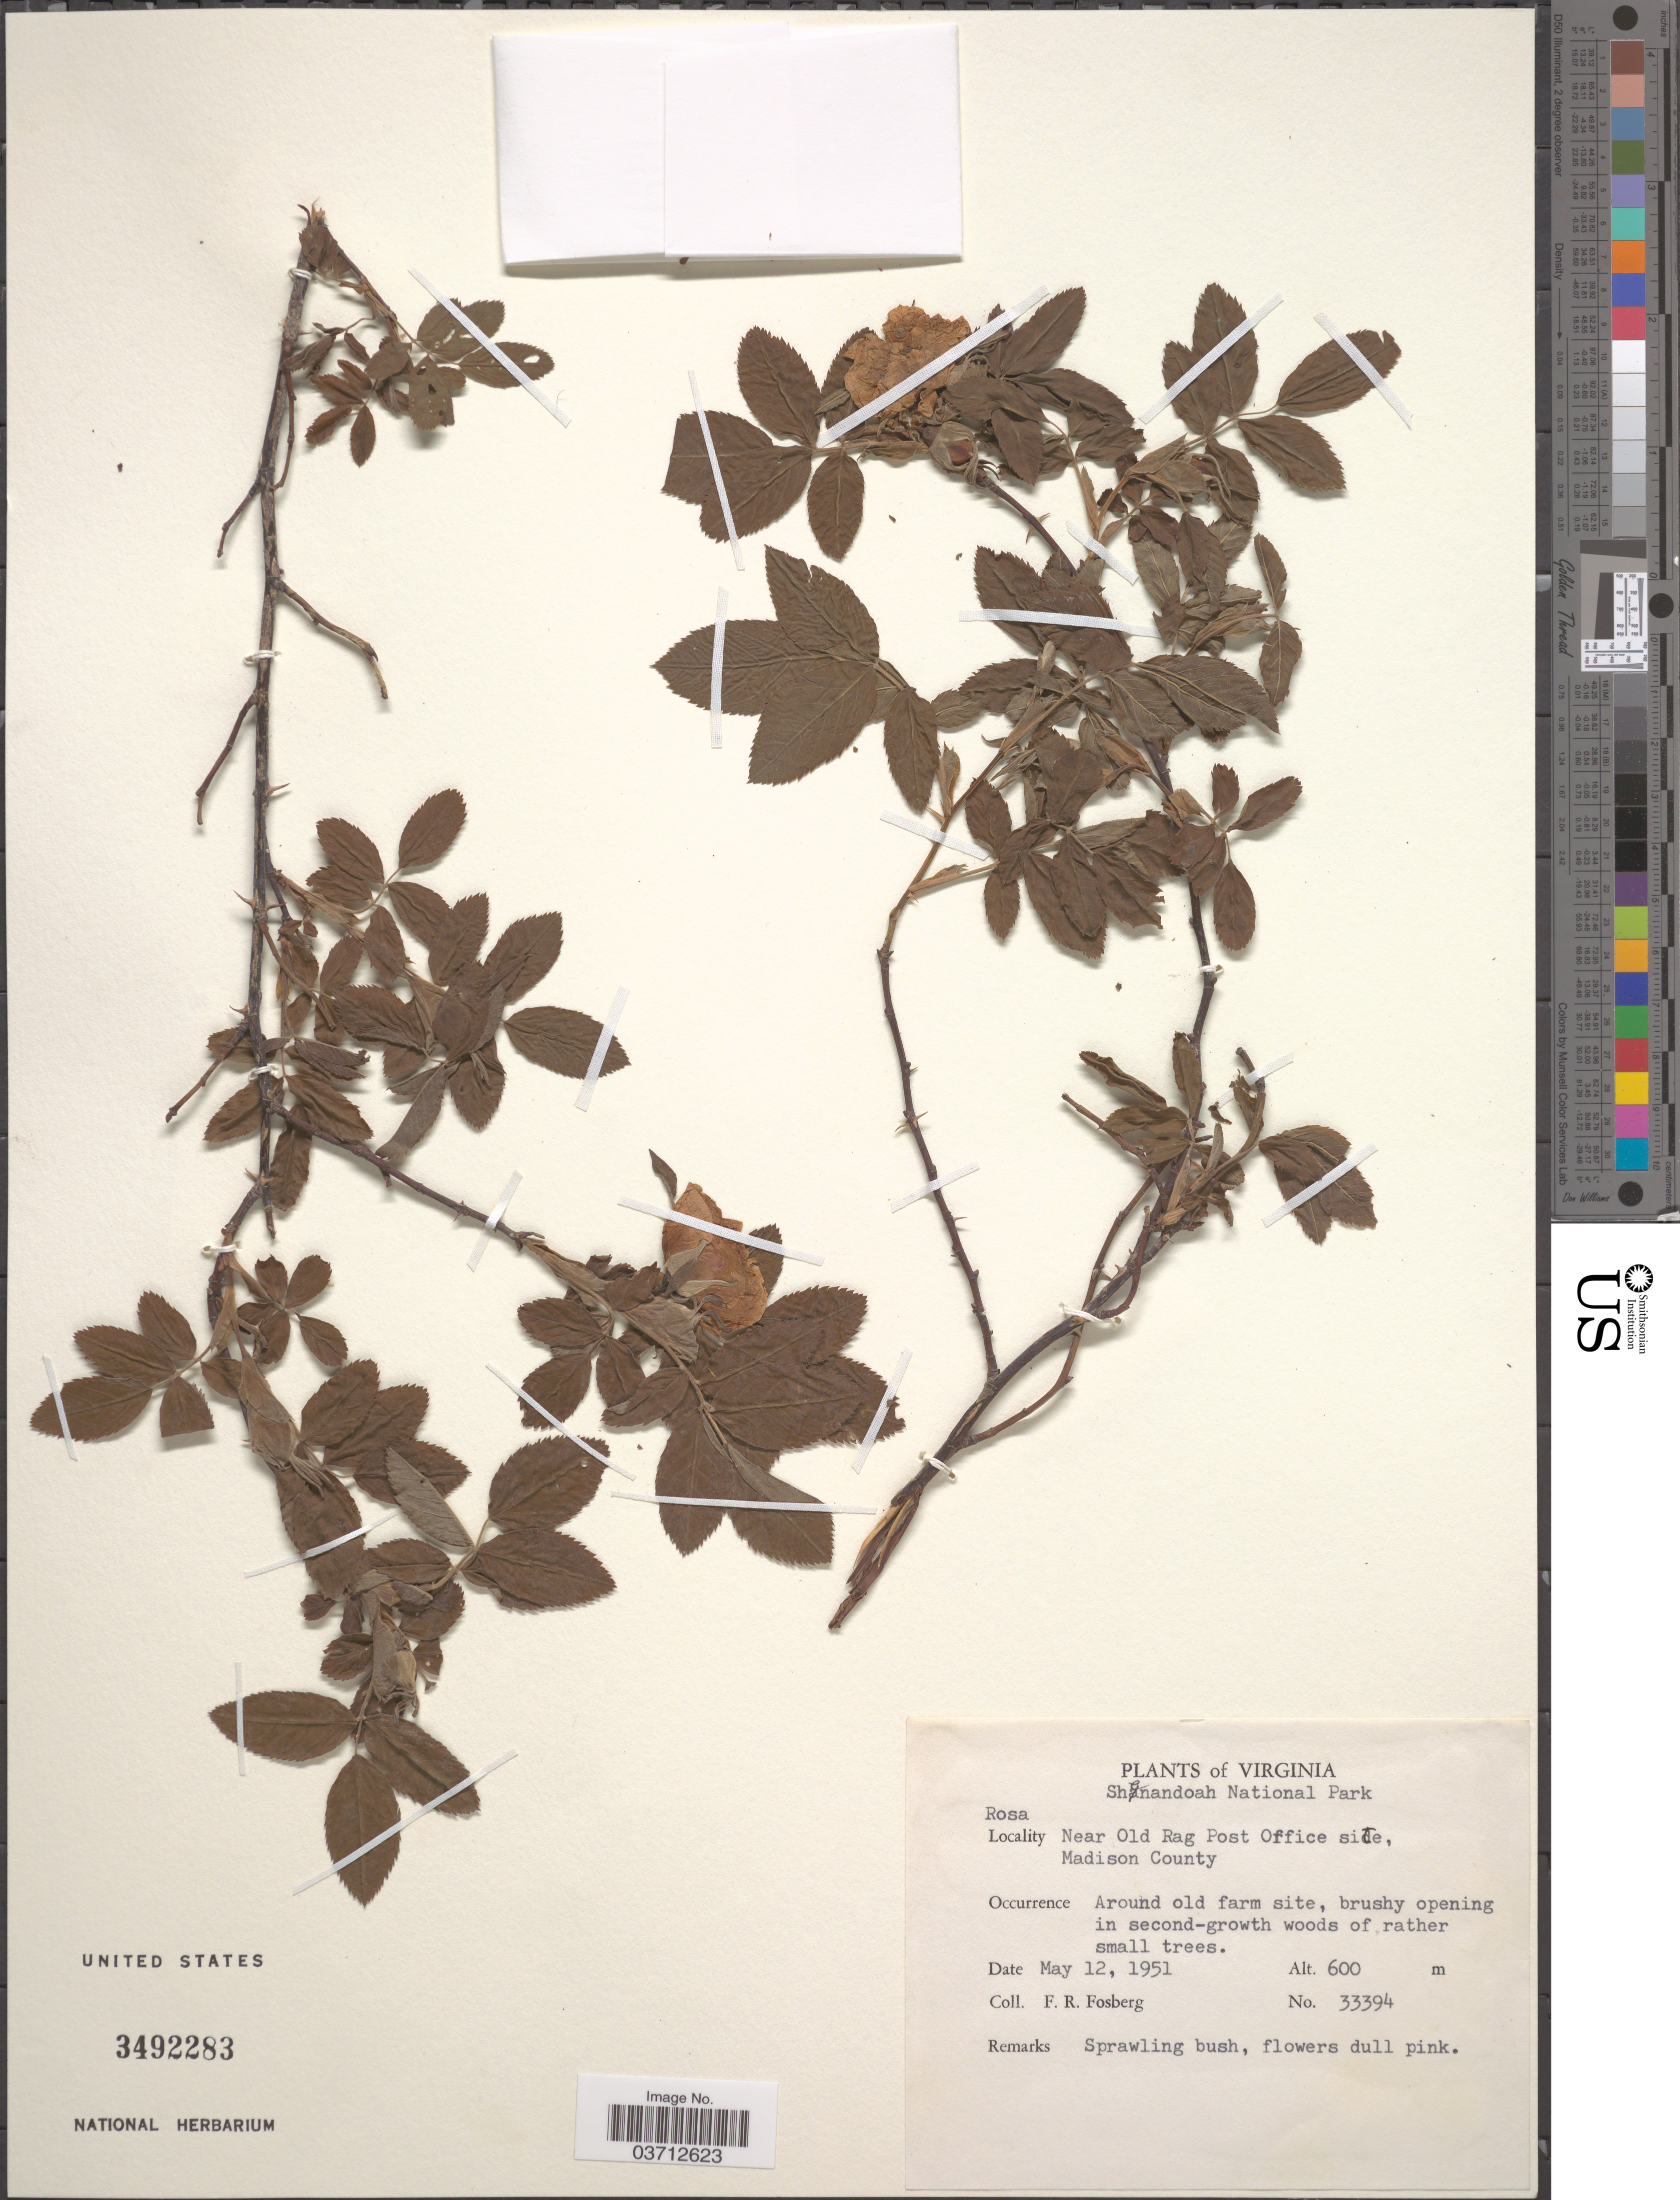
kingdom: Plantae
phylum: Tracheophyta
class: Magnoliopsida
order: Rosales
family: Rosaceae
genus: Rosa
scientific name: Rosa sp.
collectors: F. R. Fosberg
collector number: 33394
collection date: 1951-05-12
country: United States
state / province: Virginia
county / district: Madison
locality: Shenandoah National Park. Near Old Rag Post Office site, Madison County. Around old farm site.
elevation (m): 600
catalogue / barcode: US 3492283